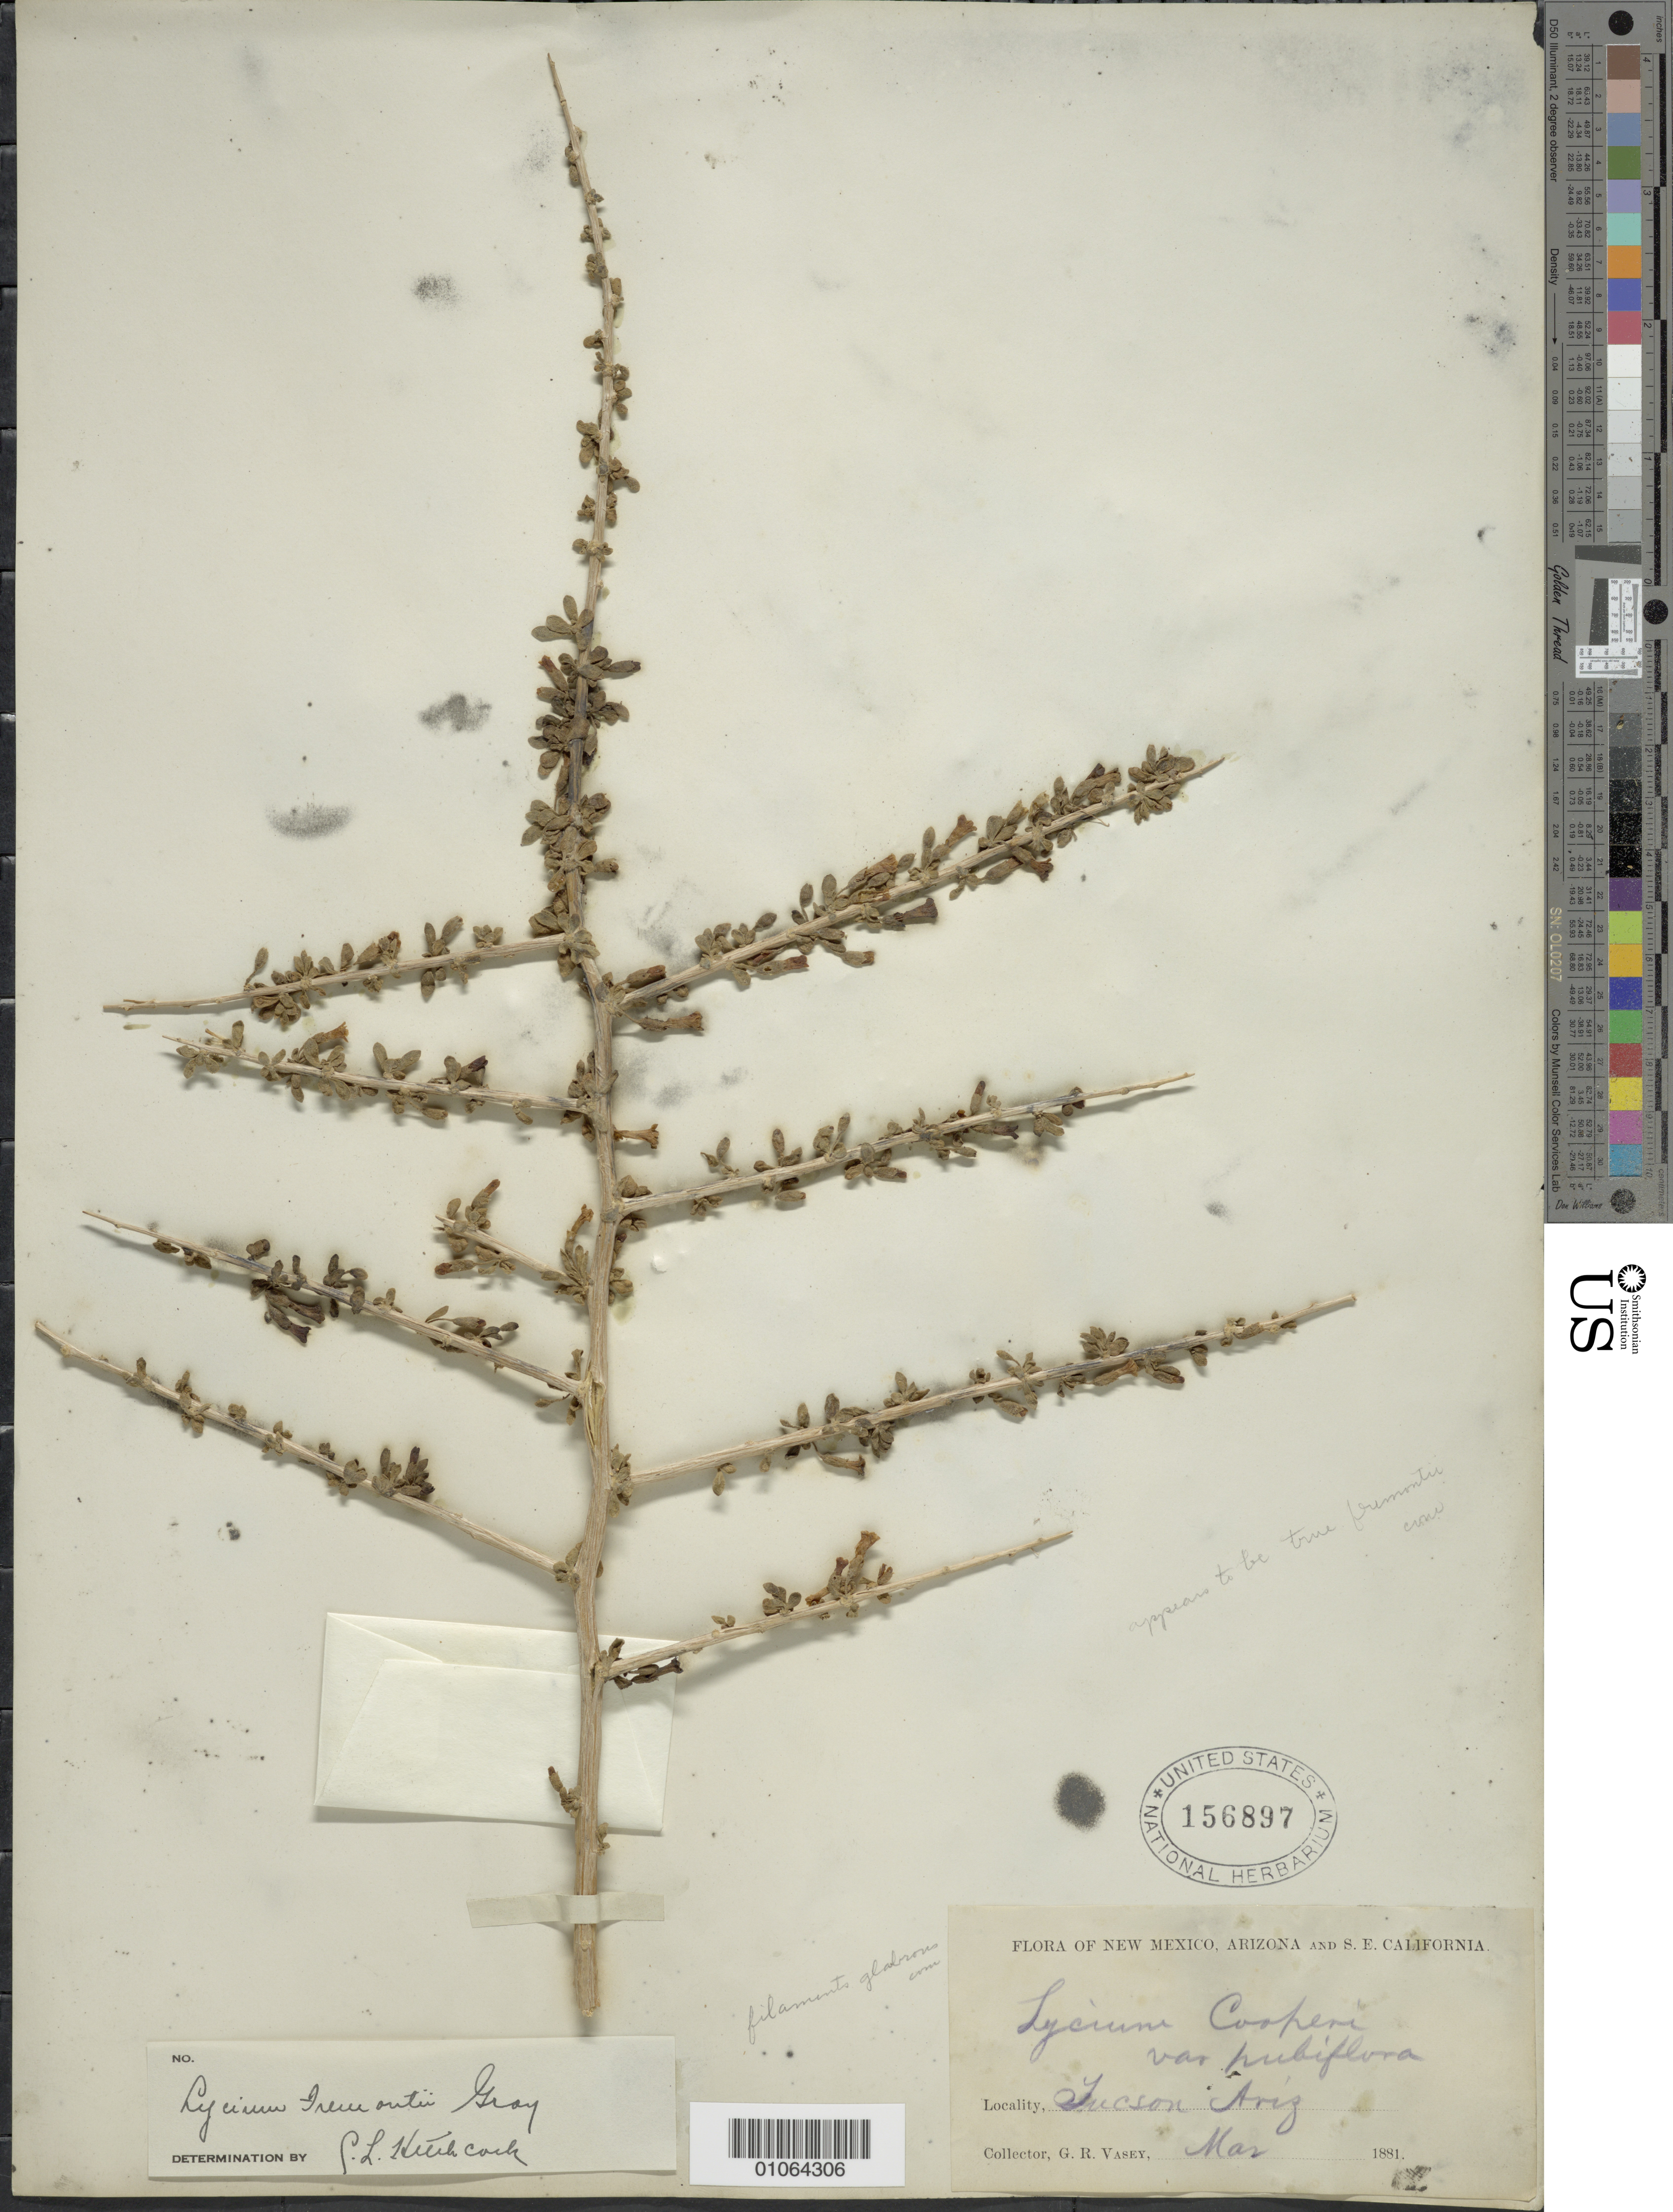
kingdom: Plantae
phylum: Tracheophyta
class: Magnoliopsida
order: Solanales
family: Solanaceae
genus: Lycium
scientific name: Lycium fremontii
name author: A. Gray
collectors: G. R. Vasey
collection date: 1881-03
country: United States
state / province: Arizona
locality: Tucson Ariz.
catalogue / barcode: US 156897